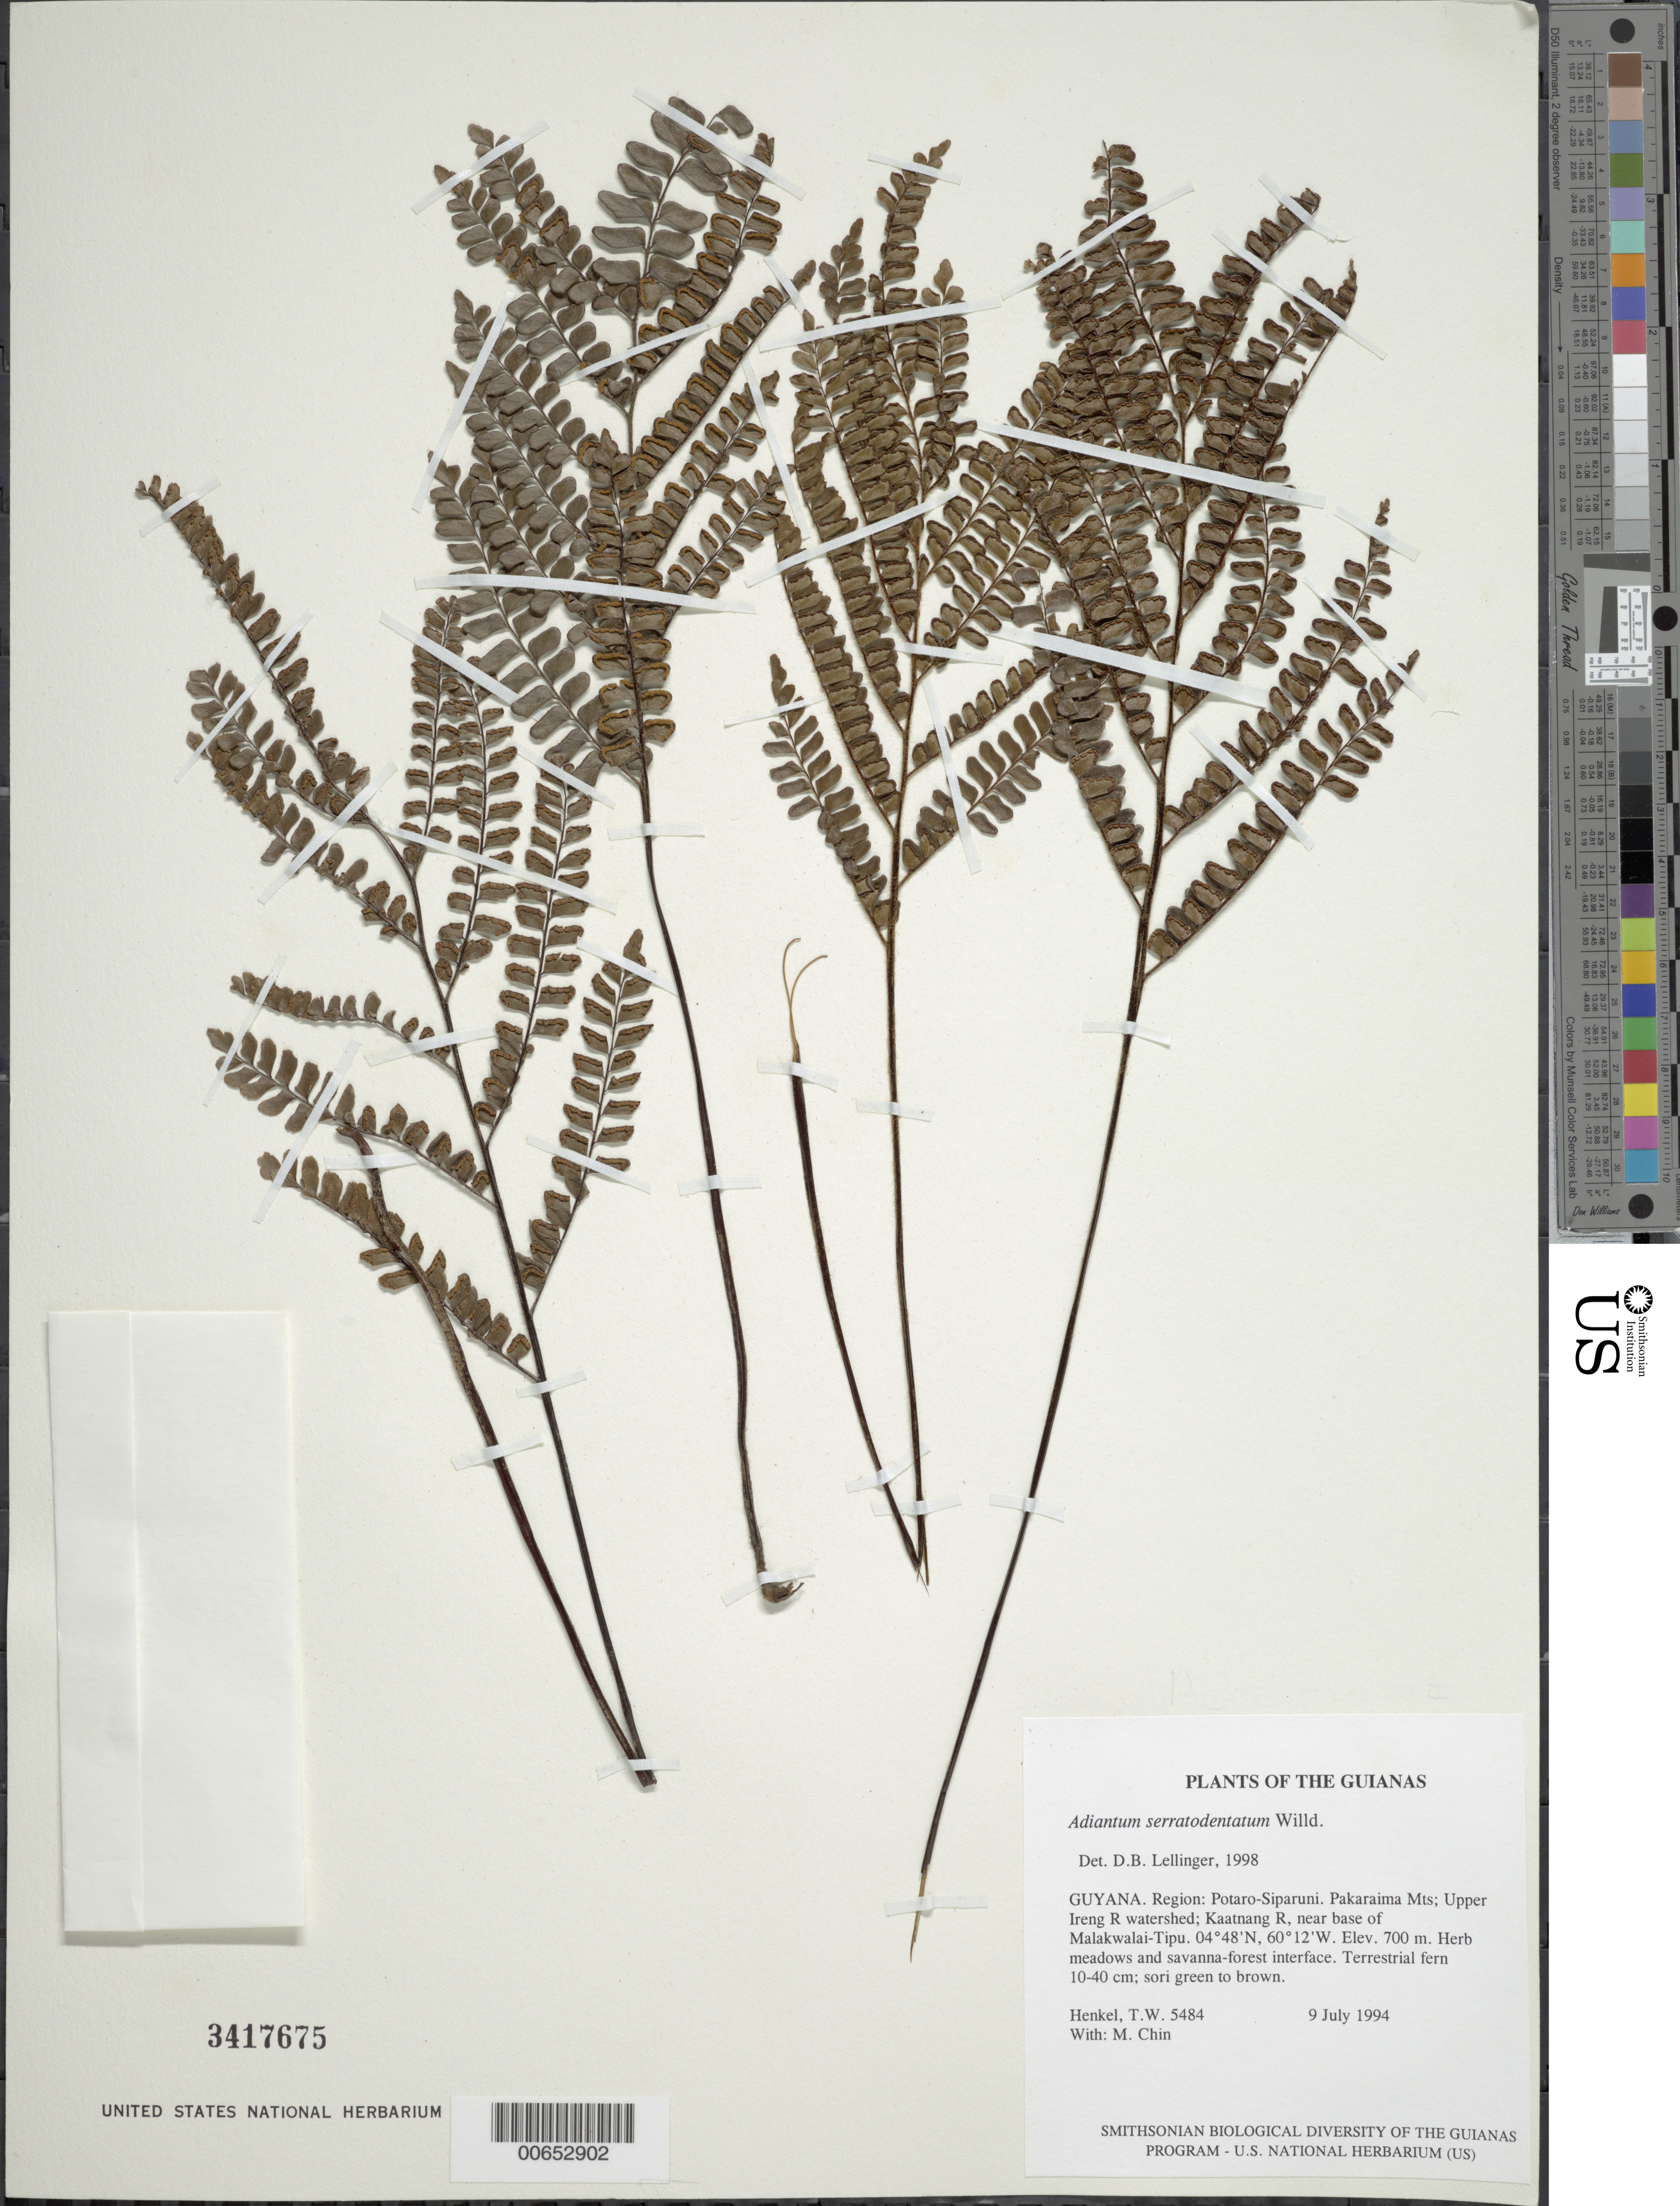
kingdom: Plantae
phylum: Tracheophyta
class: Polypodiopsida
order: Polypodiales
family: Pteridaceae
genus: Adiantum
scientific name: Adiantum serratodentatum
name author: Humb. & Bonpl. ex Willd.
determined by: Lellinger, David B., (BOT), Smithsonian Institution - National Museum of Natural History (UNITED STATES)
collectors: T. Henkel & M. Chin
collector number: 5484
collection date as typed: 9 July 1994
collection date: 1994-07-09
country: Guyana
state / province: Potaro-Siparuni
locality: Pakaraima Mts; Upper Ireng R watershed; Kaatnang R, near base of Malakwalai-Tipu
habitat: Herb meadows and savanna-forest interface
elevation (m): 700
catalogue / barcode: US 3417675